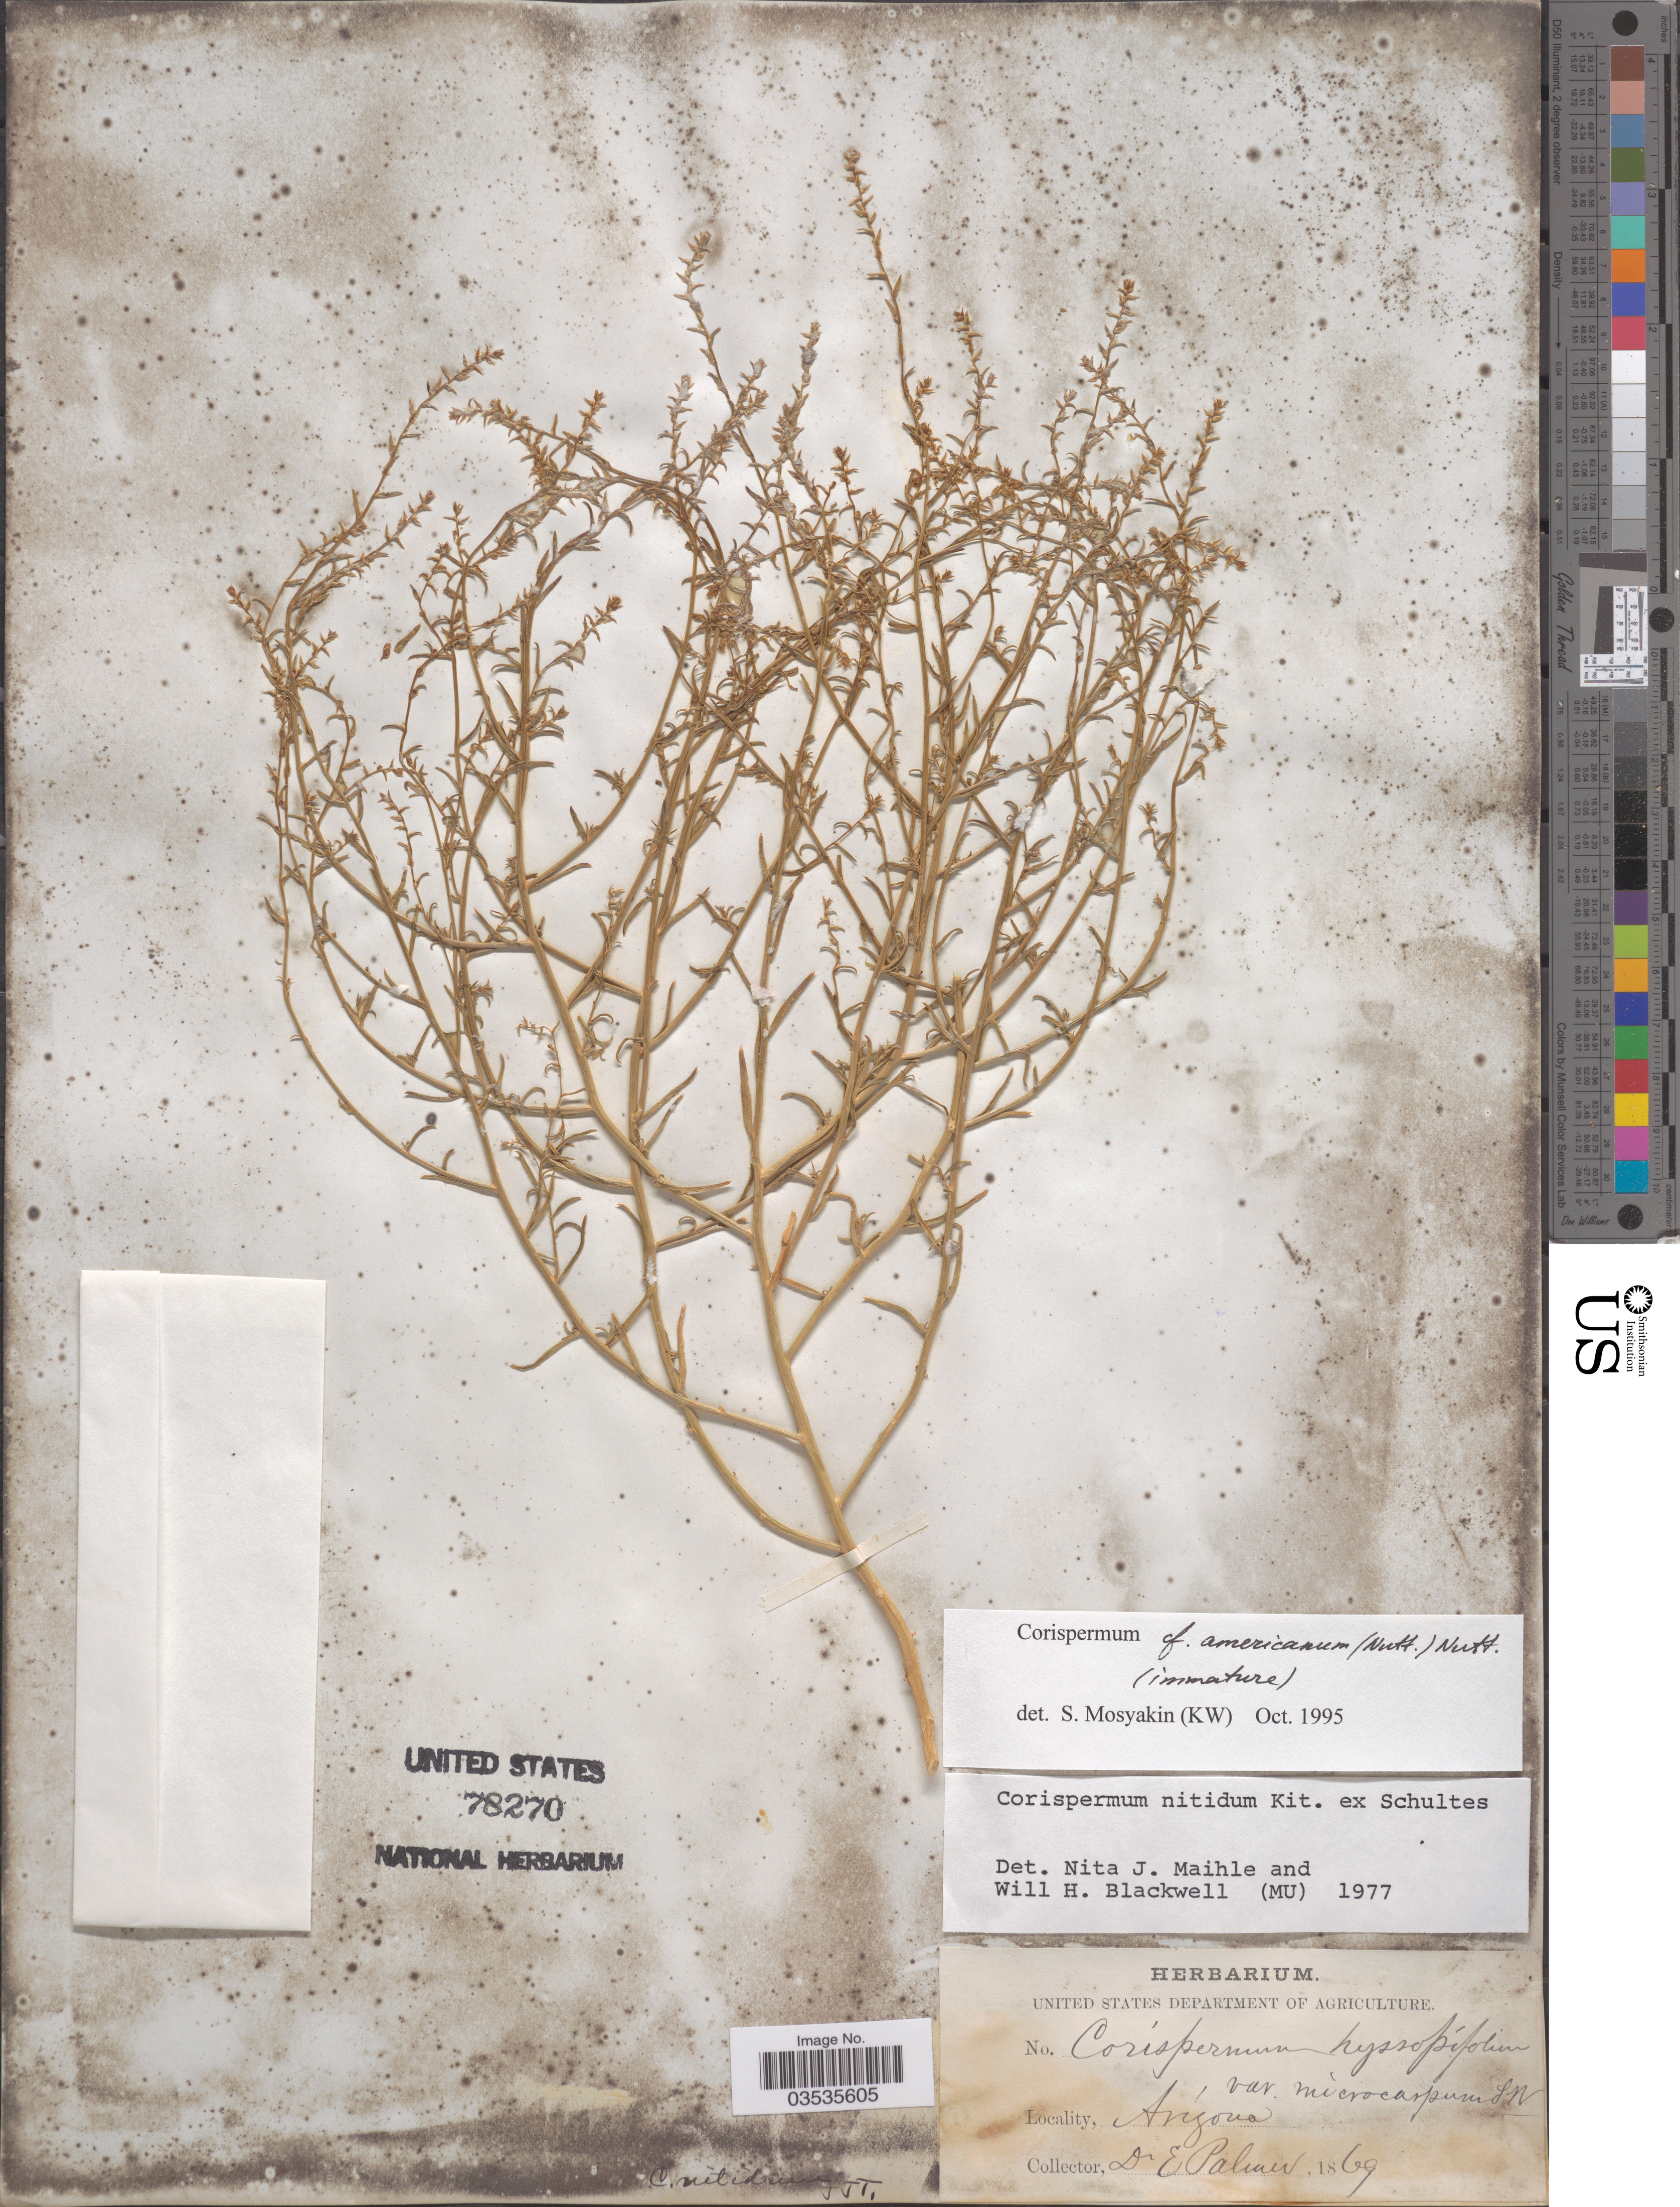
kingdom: Plantae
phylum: Tracheophyta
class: Magnoliopsida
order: Caryophyllales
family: Amaranthaceae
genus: Corispermum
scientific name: Corispermum americanum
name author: (Nutt.) Nutt.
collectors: E. Palmer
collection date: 1869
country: United States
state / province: Arizona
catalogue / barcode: US 78270